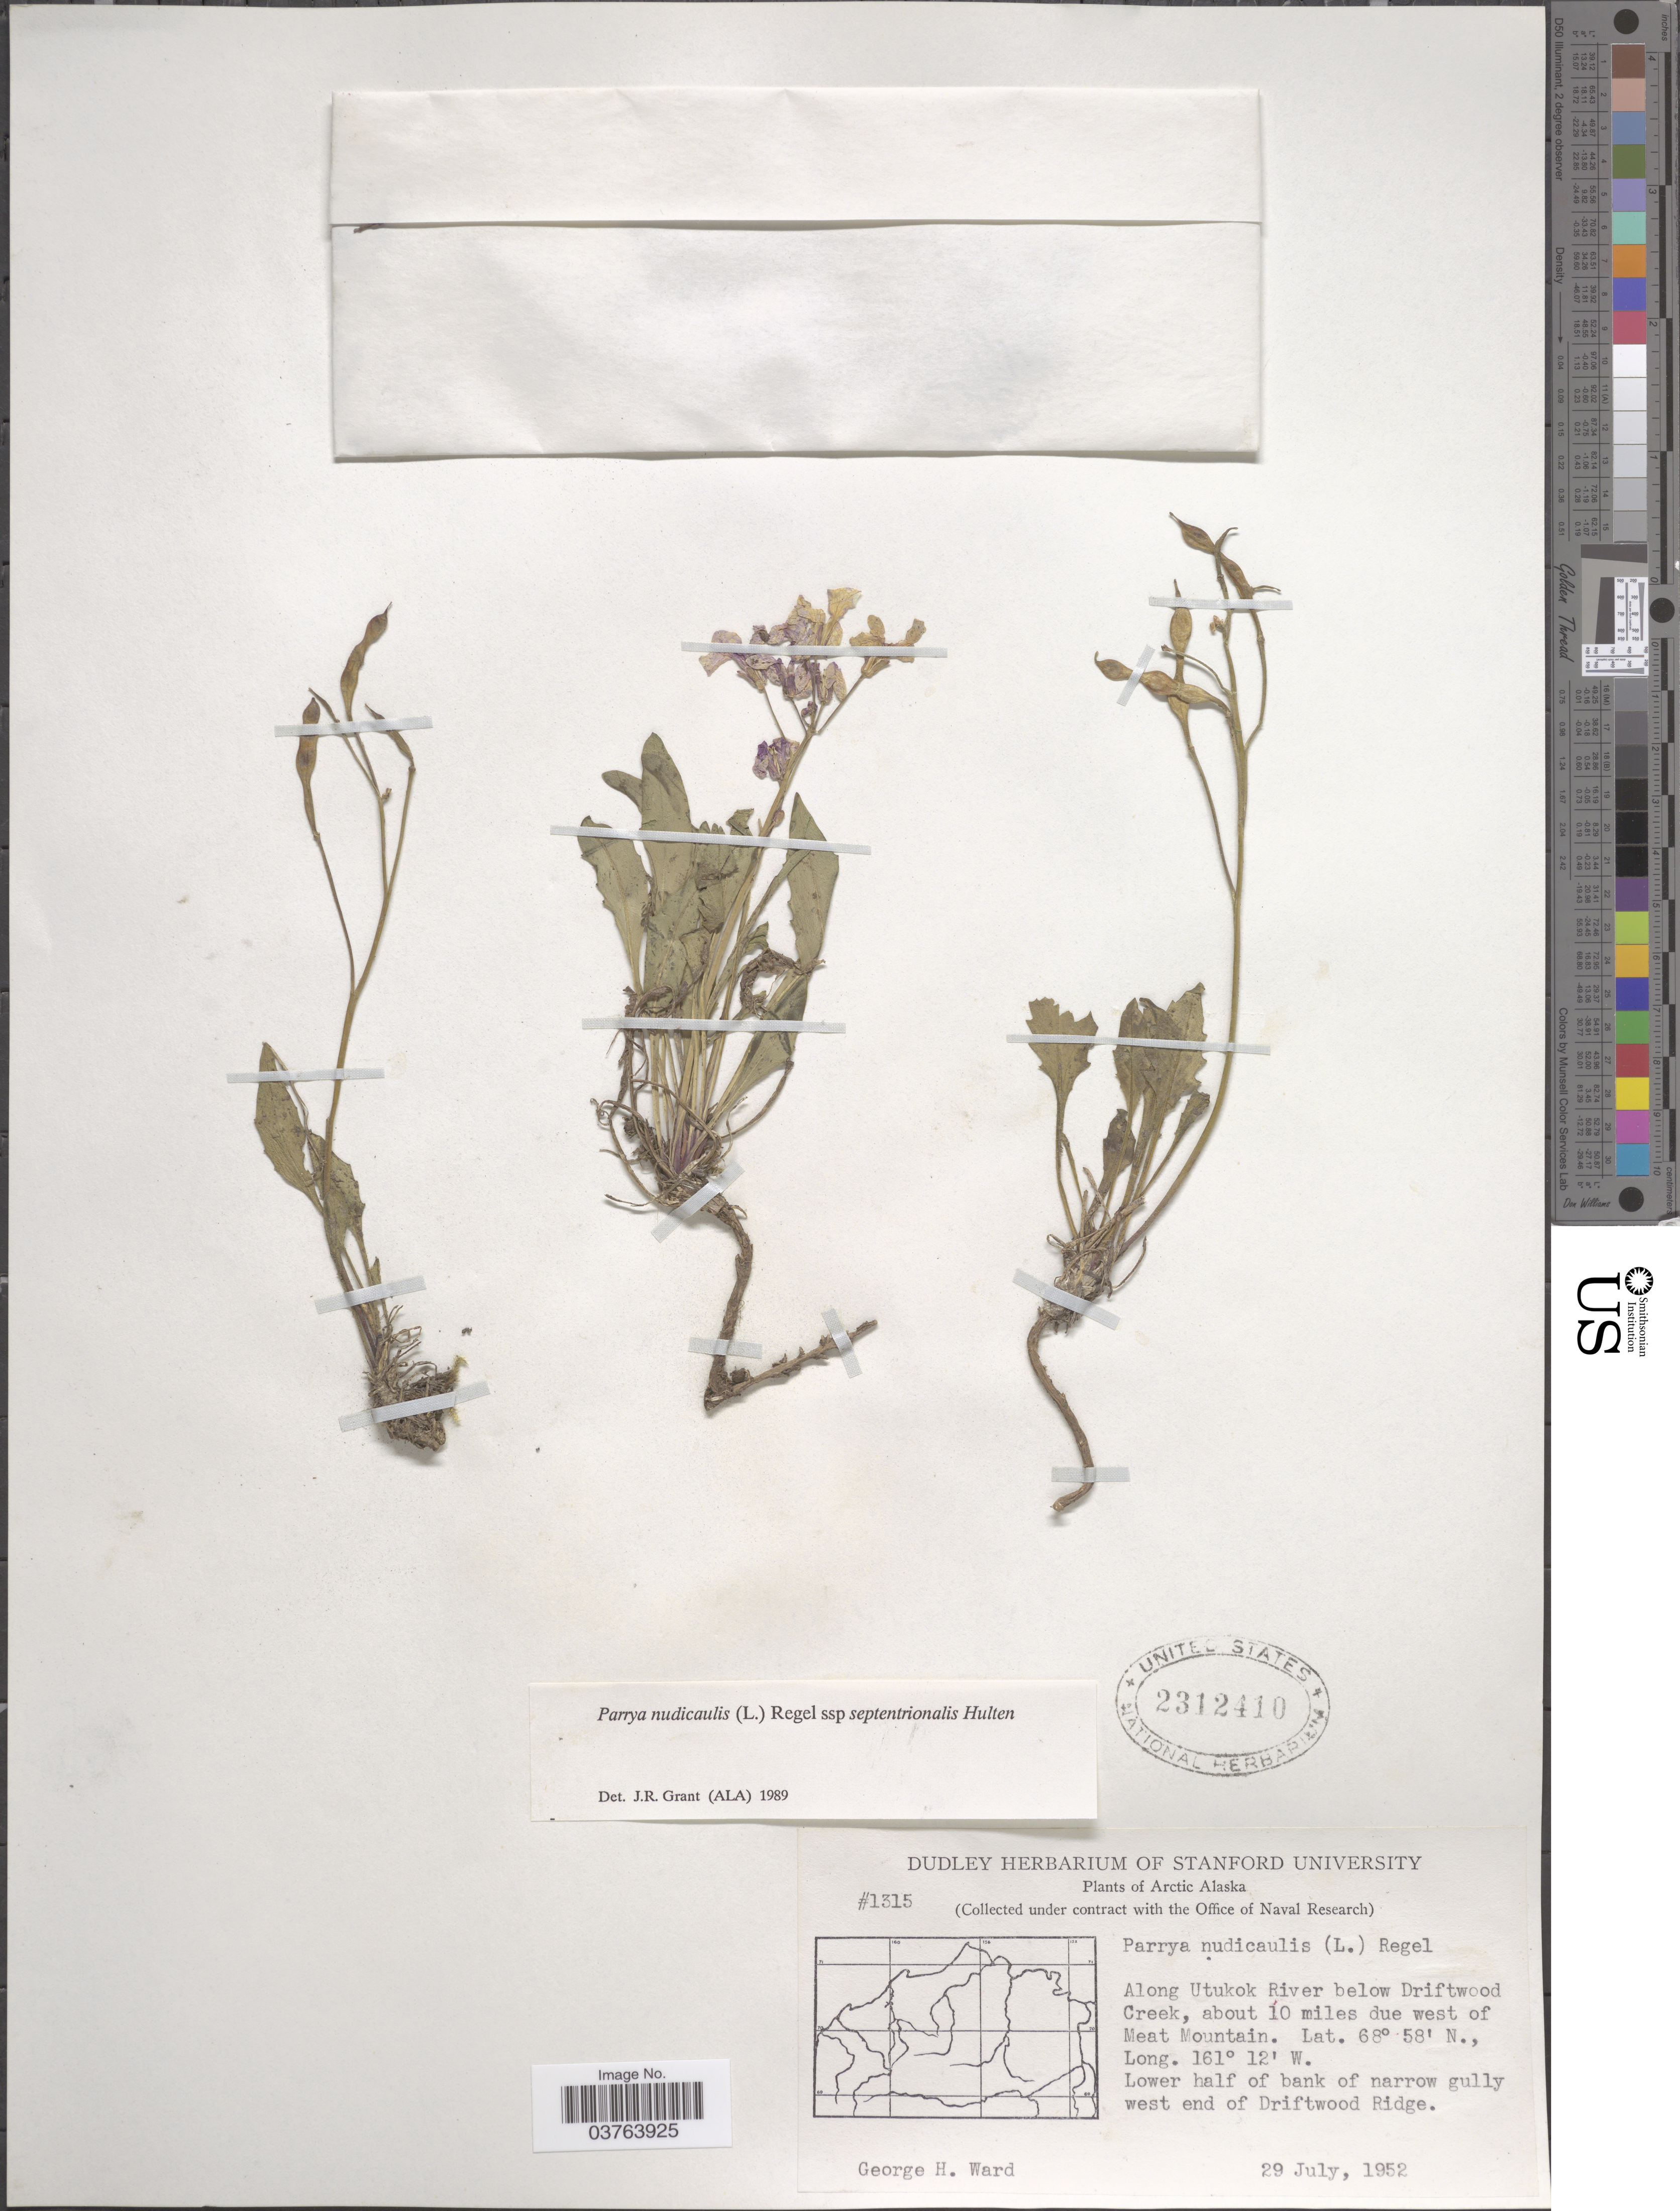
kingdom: Plantae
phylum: Tracheophyta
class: Magnoliopsida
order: Brassicales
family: Brassicaceae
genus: Parrya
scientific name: Parrya nudicaulis subsp. septentrionalis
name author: Hultén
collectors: G. H. Ward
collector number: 1315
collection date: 1952-07-29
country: United States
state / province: Alaska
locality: Arctic Alaska. Along Utukok River below Driftwood Creek, about 10 miles due west of Meat Mountain. Lower half of bank of narrow gully west end of Driftwood Ridge.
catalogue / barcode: US 2312410